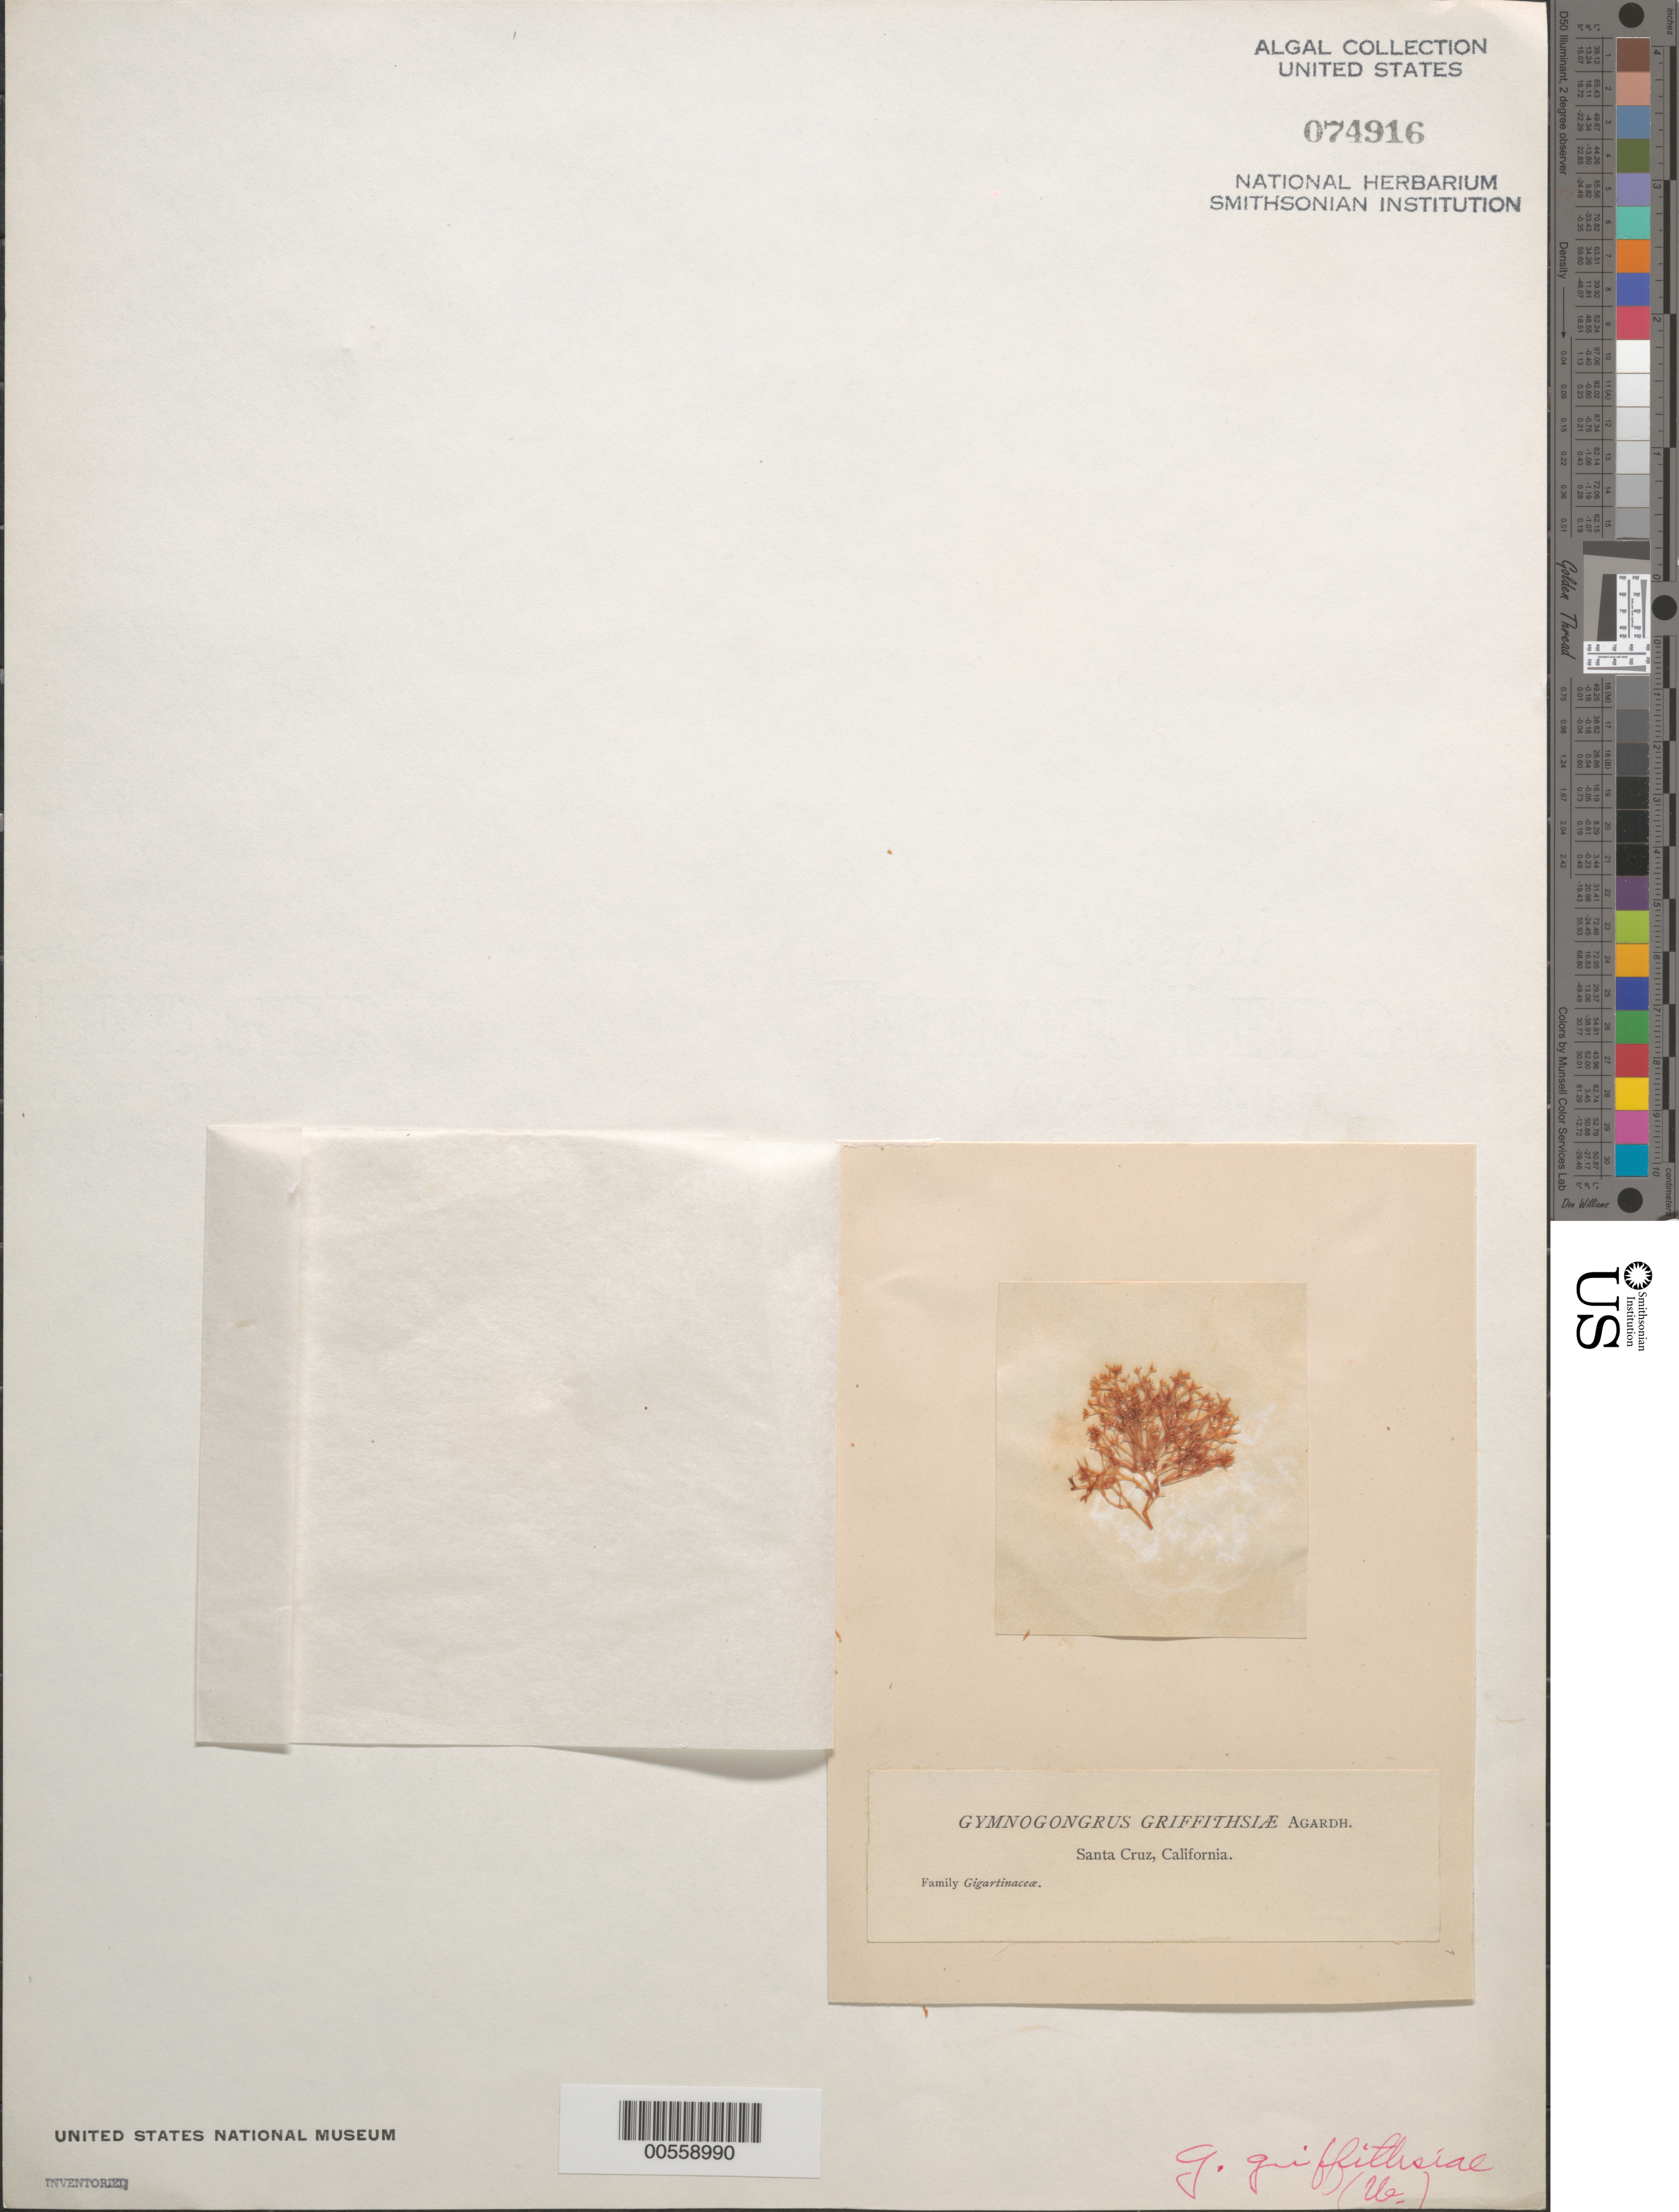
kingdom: Plantae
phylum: Rhodophyta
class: Florideophyceae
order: Gigartinales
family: Phyllophoraceae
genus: Gymnogongrus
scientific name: Gymnogongrus griffithsiae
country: United States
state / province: California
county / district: Santa Cruz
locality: Santa Cruz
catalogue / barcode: US 74916